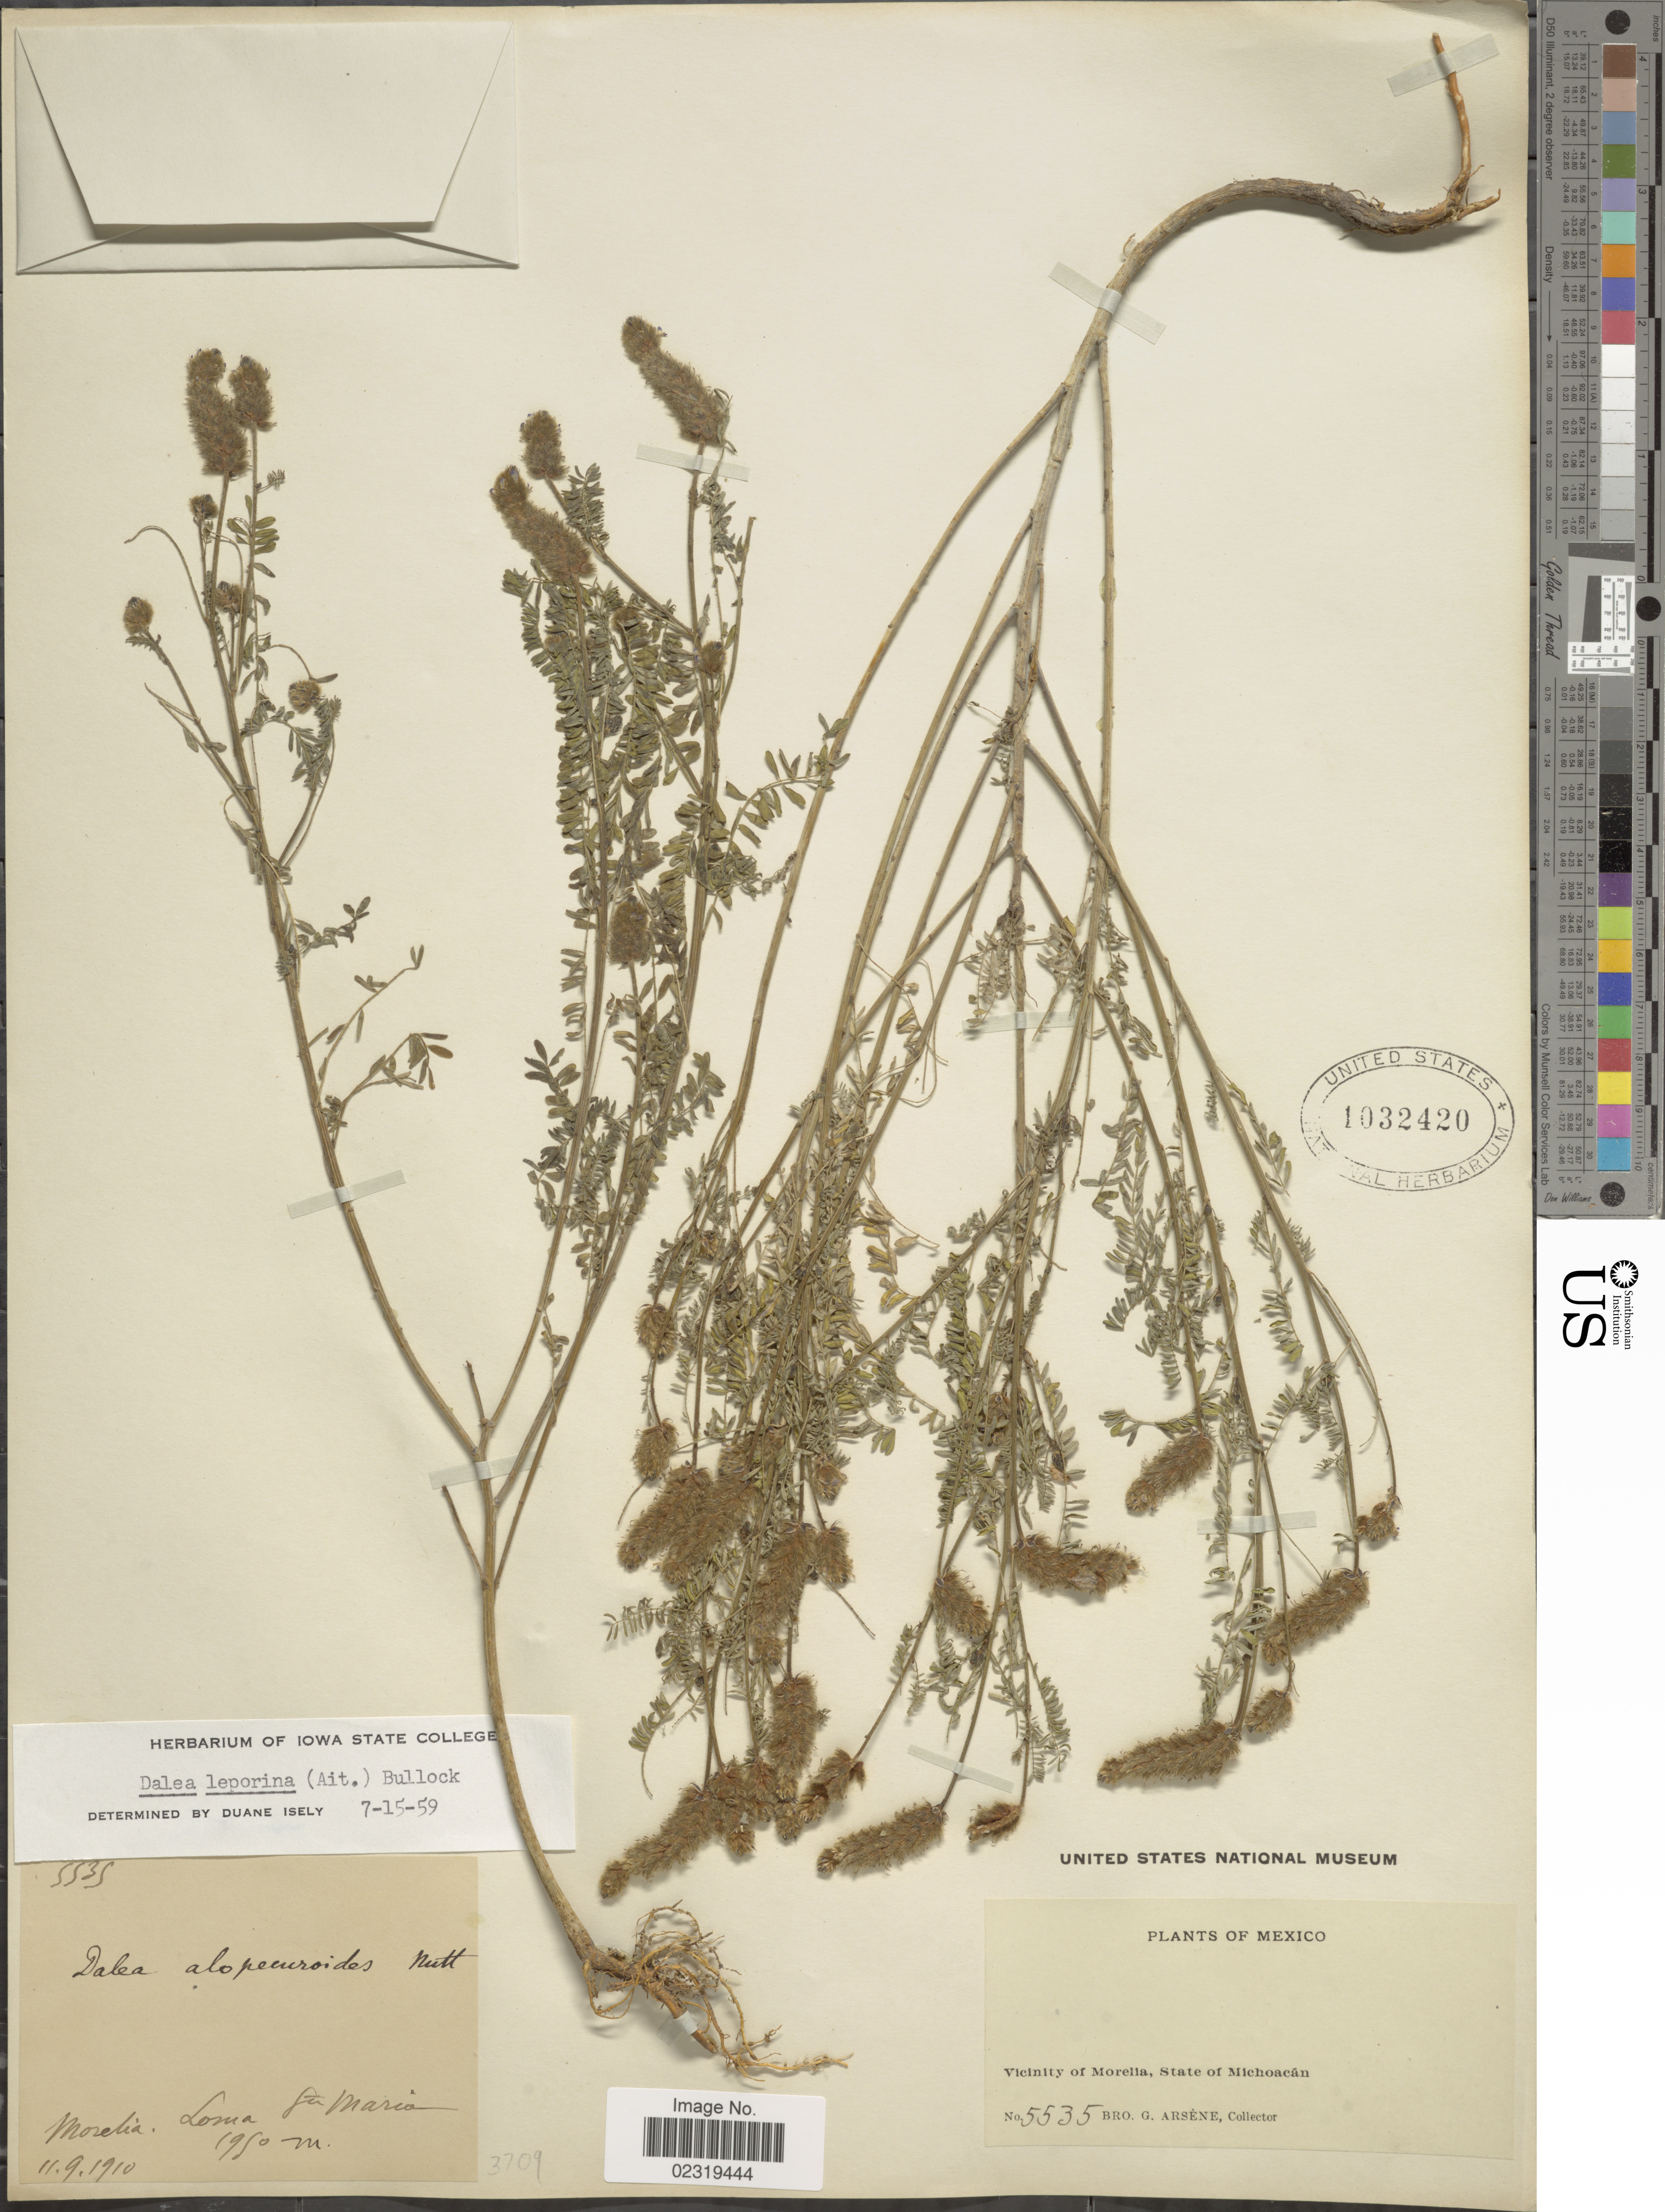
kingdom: Plantae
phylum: Tracheophyta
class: Magnoliopsida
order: Fabales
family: Fabaceae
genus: Dalea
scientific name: Dalea leporina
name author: (Aiton) Bullock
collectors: Bro. G. Arsène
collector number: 5535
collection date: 1910-09-11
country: Mexico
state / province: Michoacán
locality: Vicinity of Morelia, Loma St Maria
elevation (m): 1950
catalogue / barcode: US 1032420